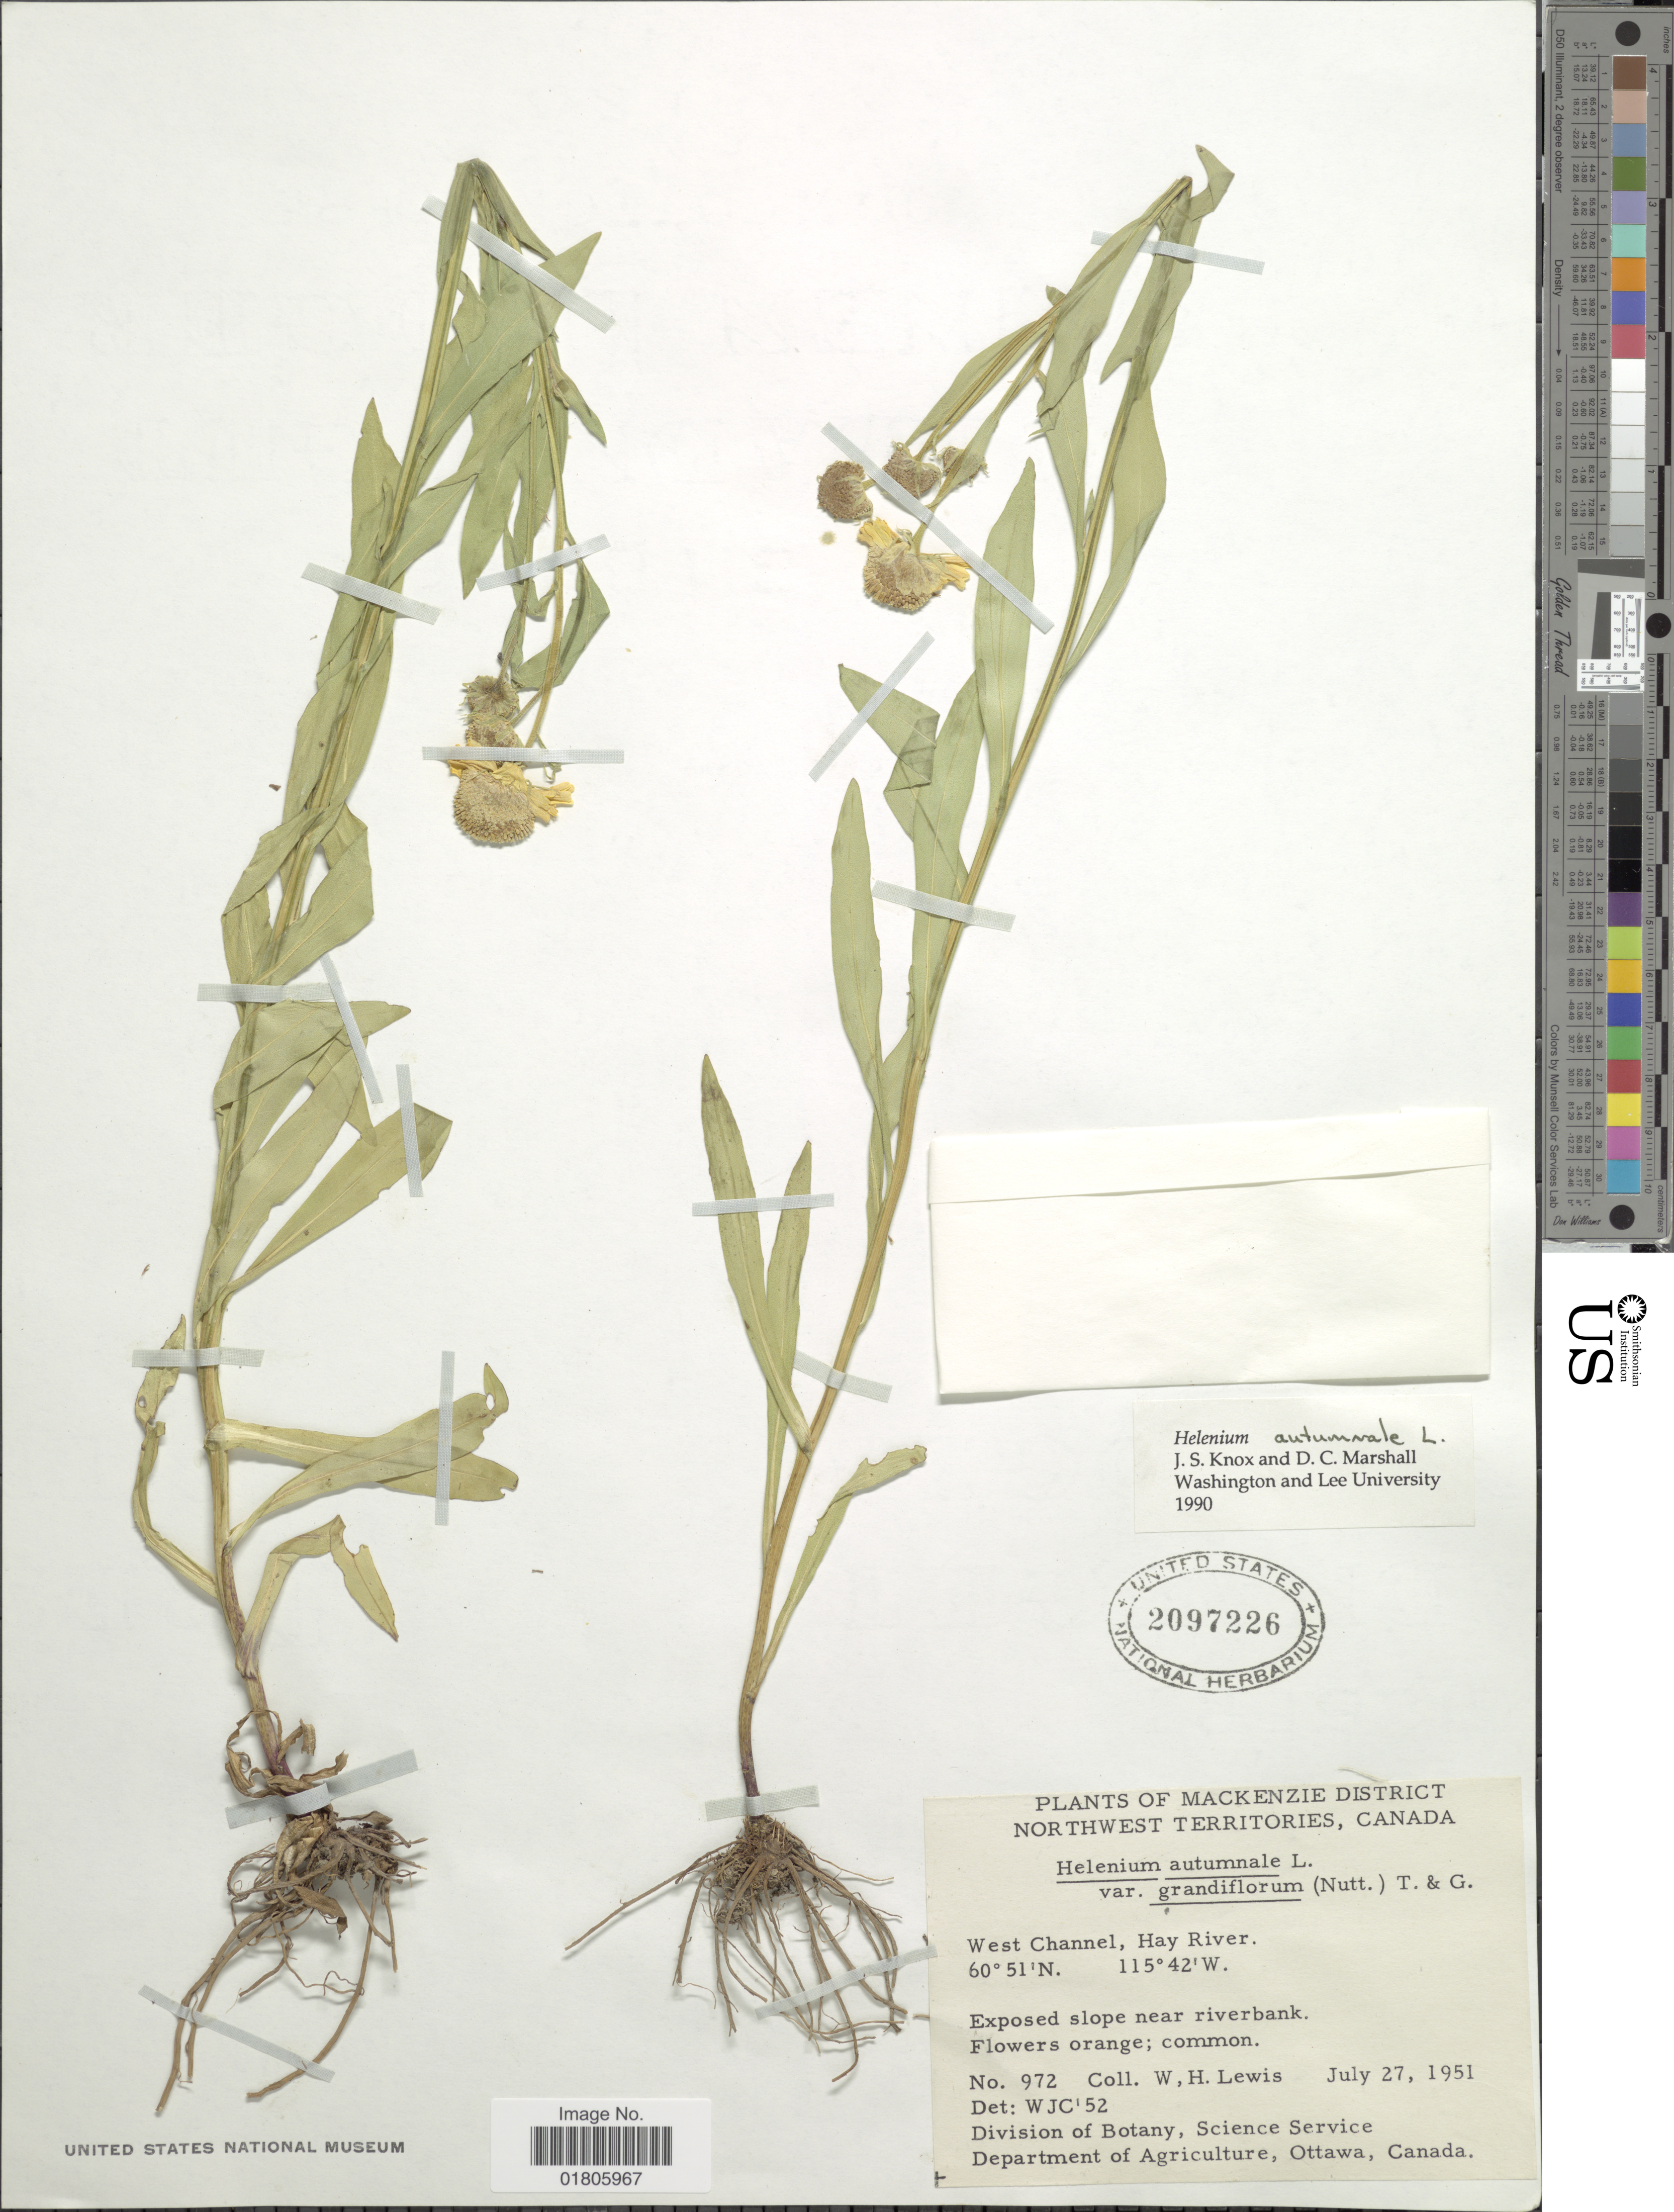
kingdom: Plantae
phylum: Tracheophyta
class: Magnoliopsida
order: Asterales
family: Asteraceae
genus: Helenium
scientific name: Helenium autumnale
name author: L.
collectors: W. H. Lewis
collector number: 972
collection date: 1951-07-27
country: Canada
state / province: Northwest Territories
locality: Mackenzie District. West Channel, Hay River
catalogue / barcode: US 2097226